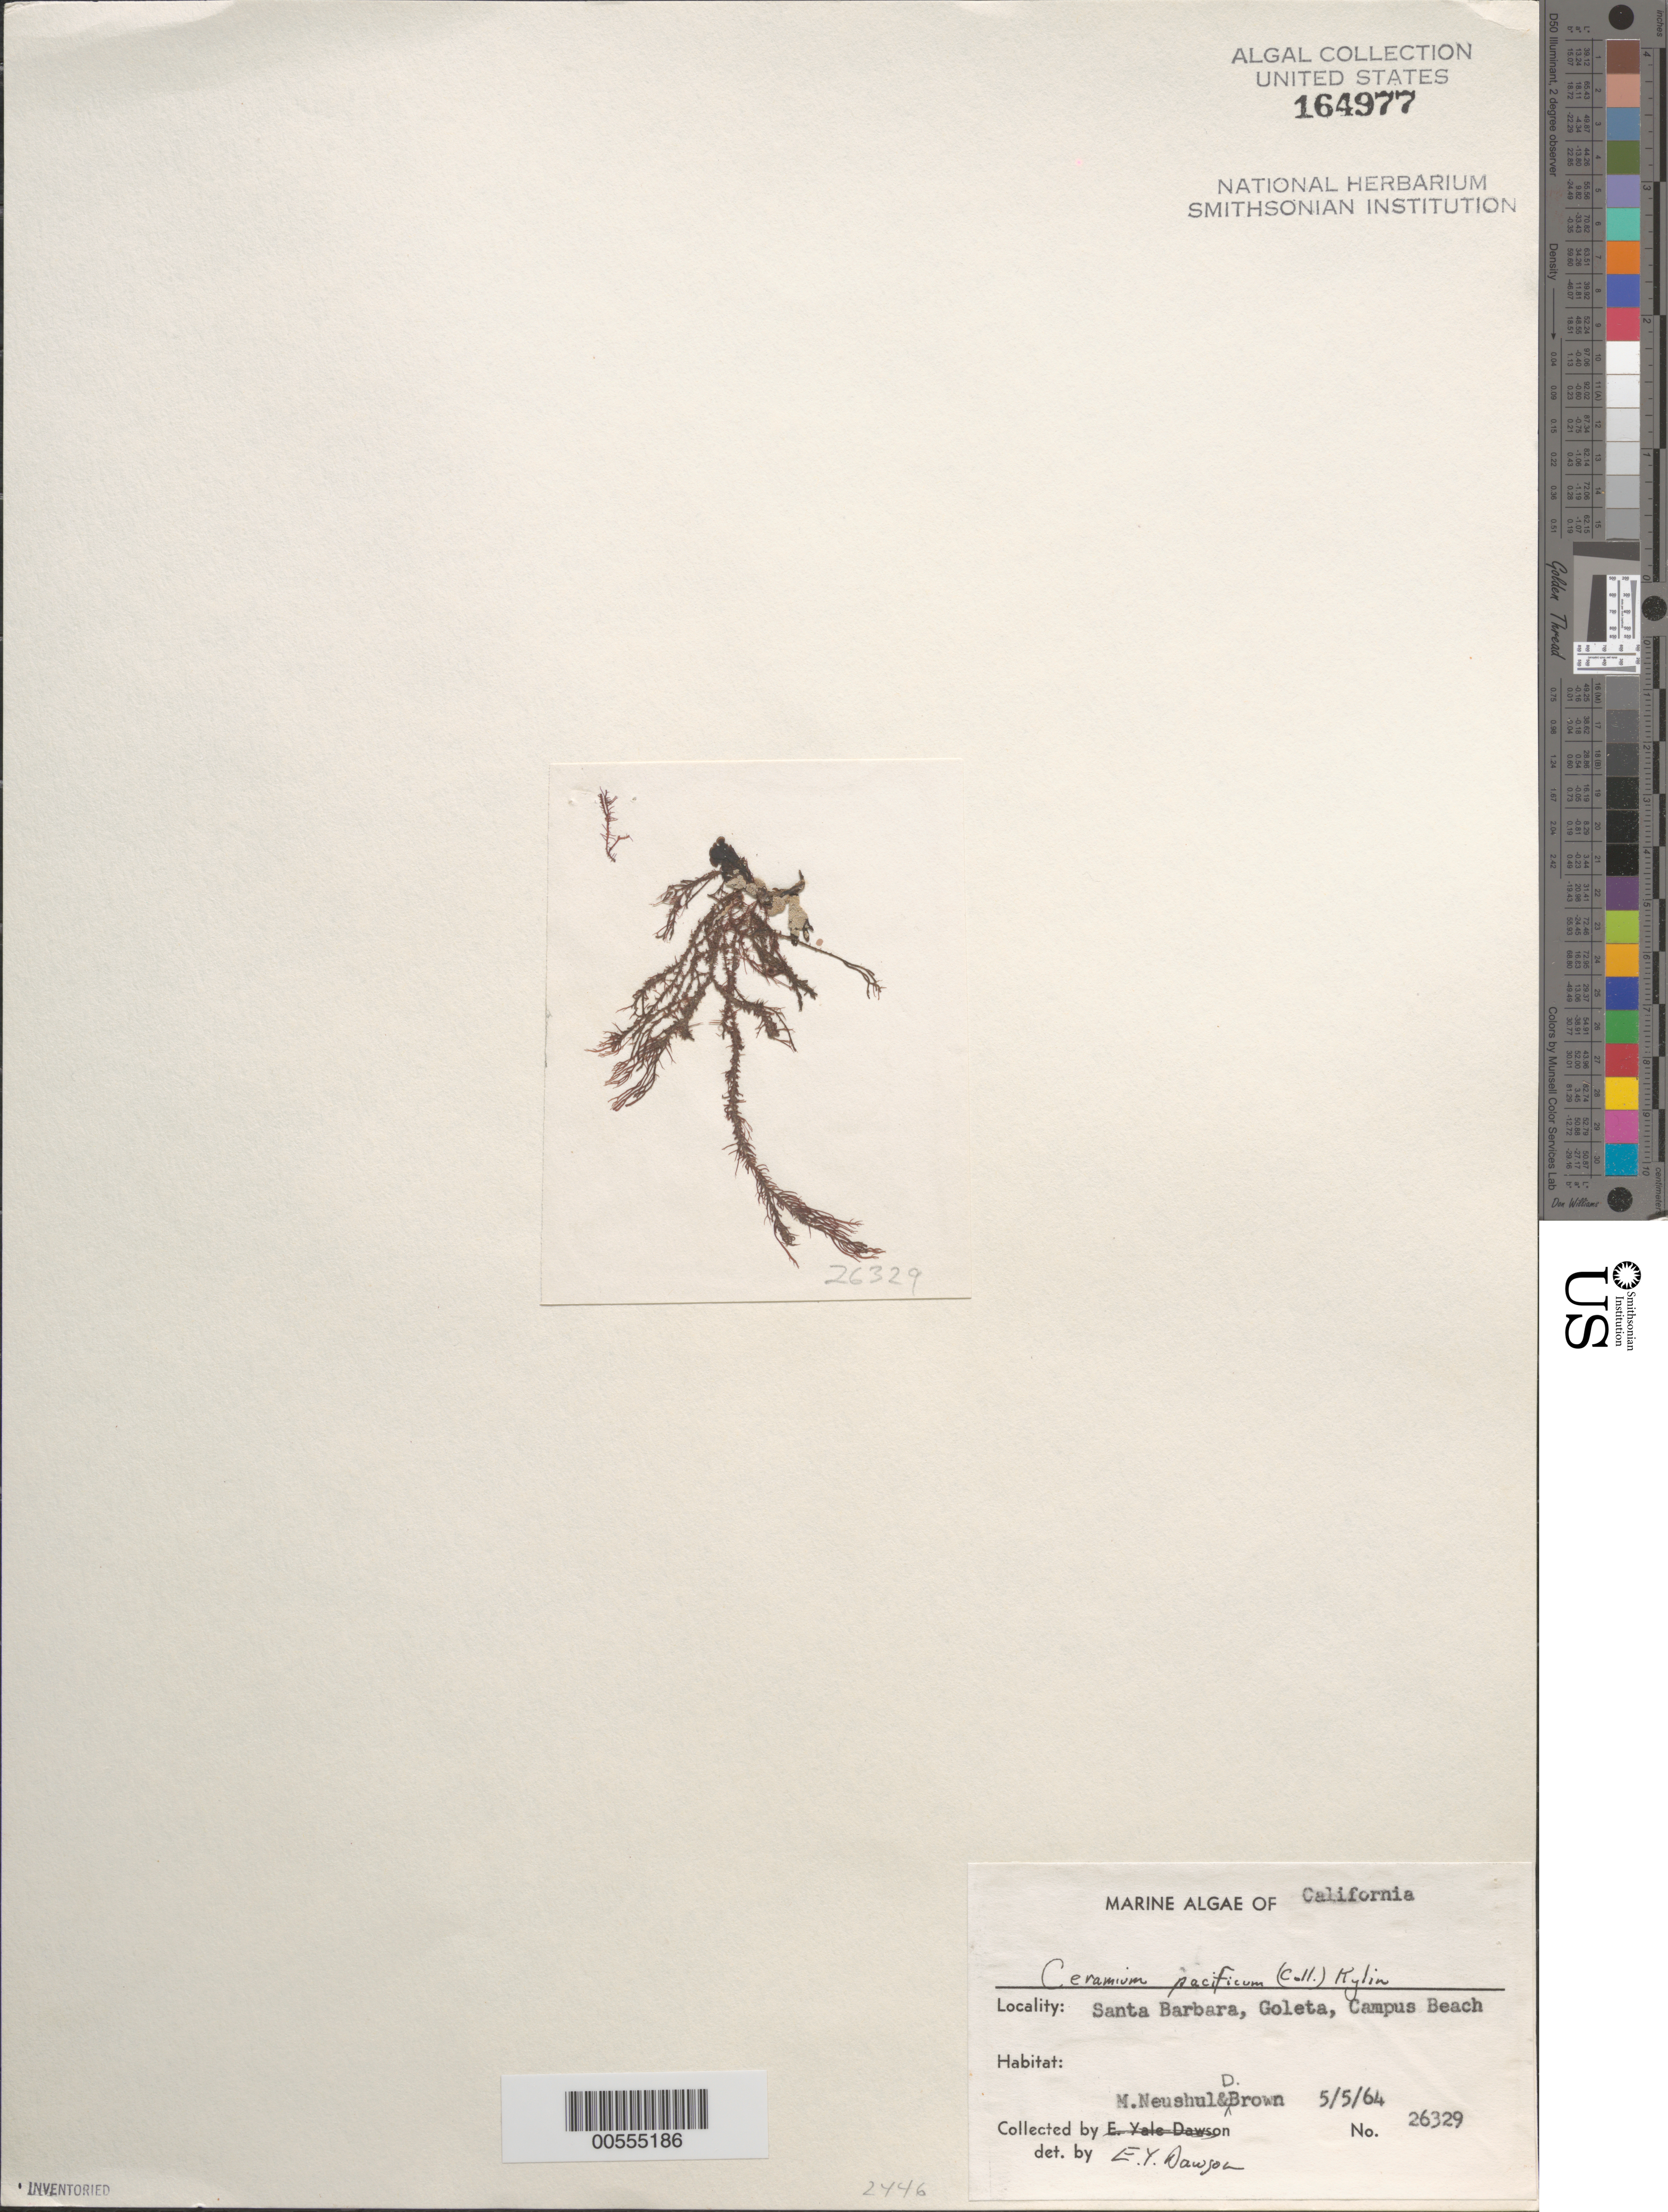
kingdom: Plantae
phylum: Rhodophyta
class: Florideophyceae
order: Ceramiales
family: Ceramiaceae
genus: Ceramium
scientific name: Ceramium pacificum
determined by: Dawson, E. Y.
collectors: M. Neushul & D. Brown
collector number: Neushul 2446 & EYD 26329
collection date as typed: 05 May 1964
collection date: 1964-05-05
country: United States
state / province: California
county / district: Santa Barbara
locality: Santa Barbara, Goleta, Campus Beach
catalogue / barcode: US 164977